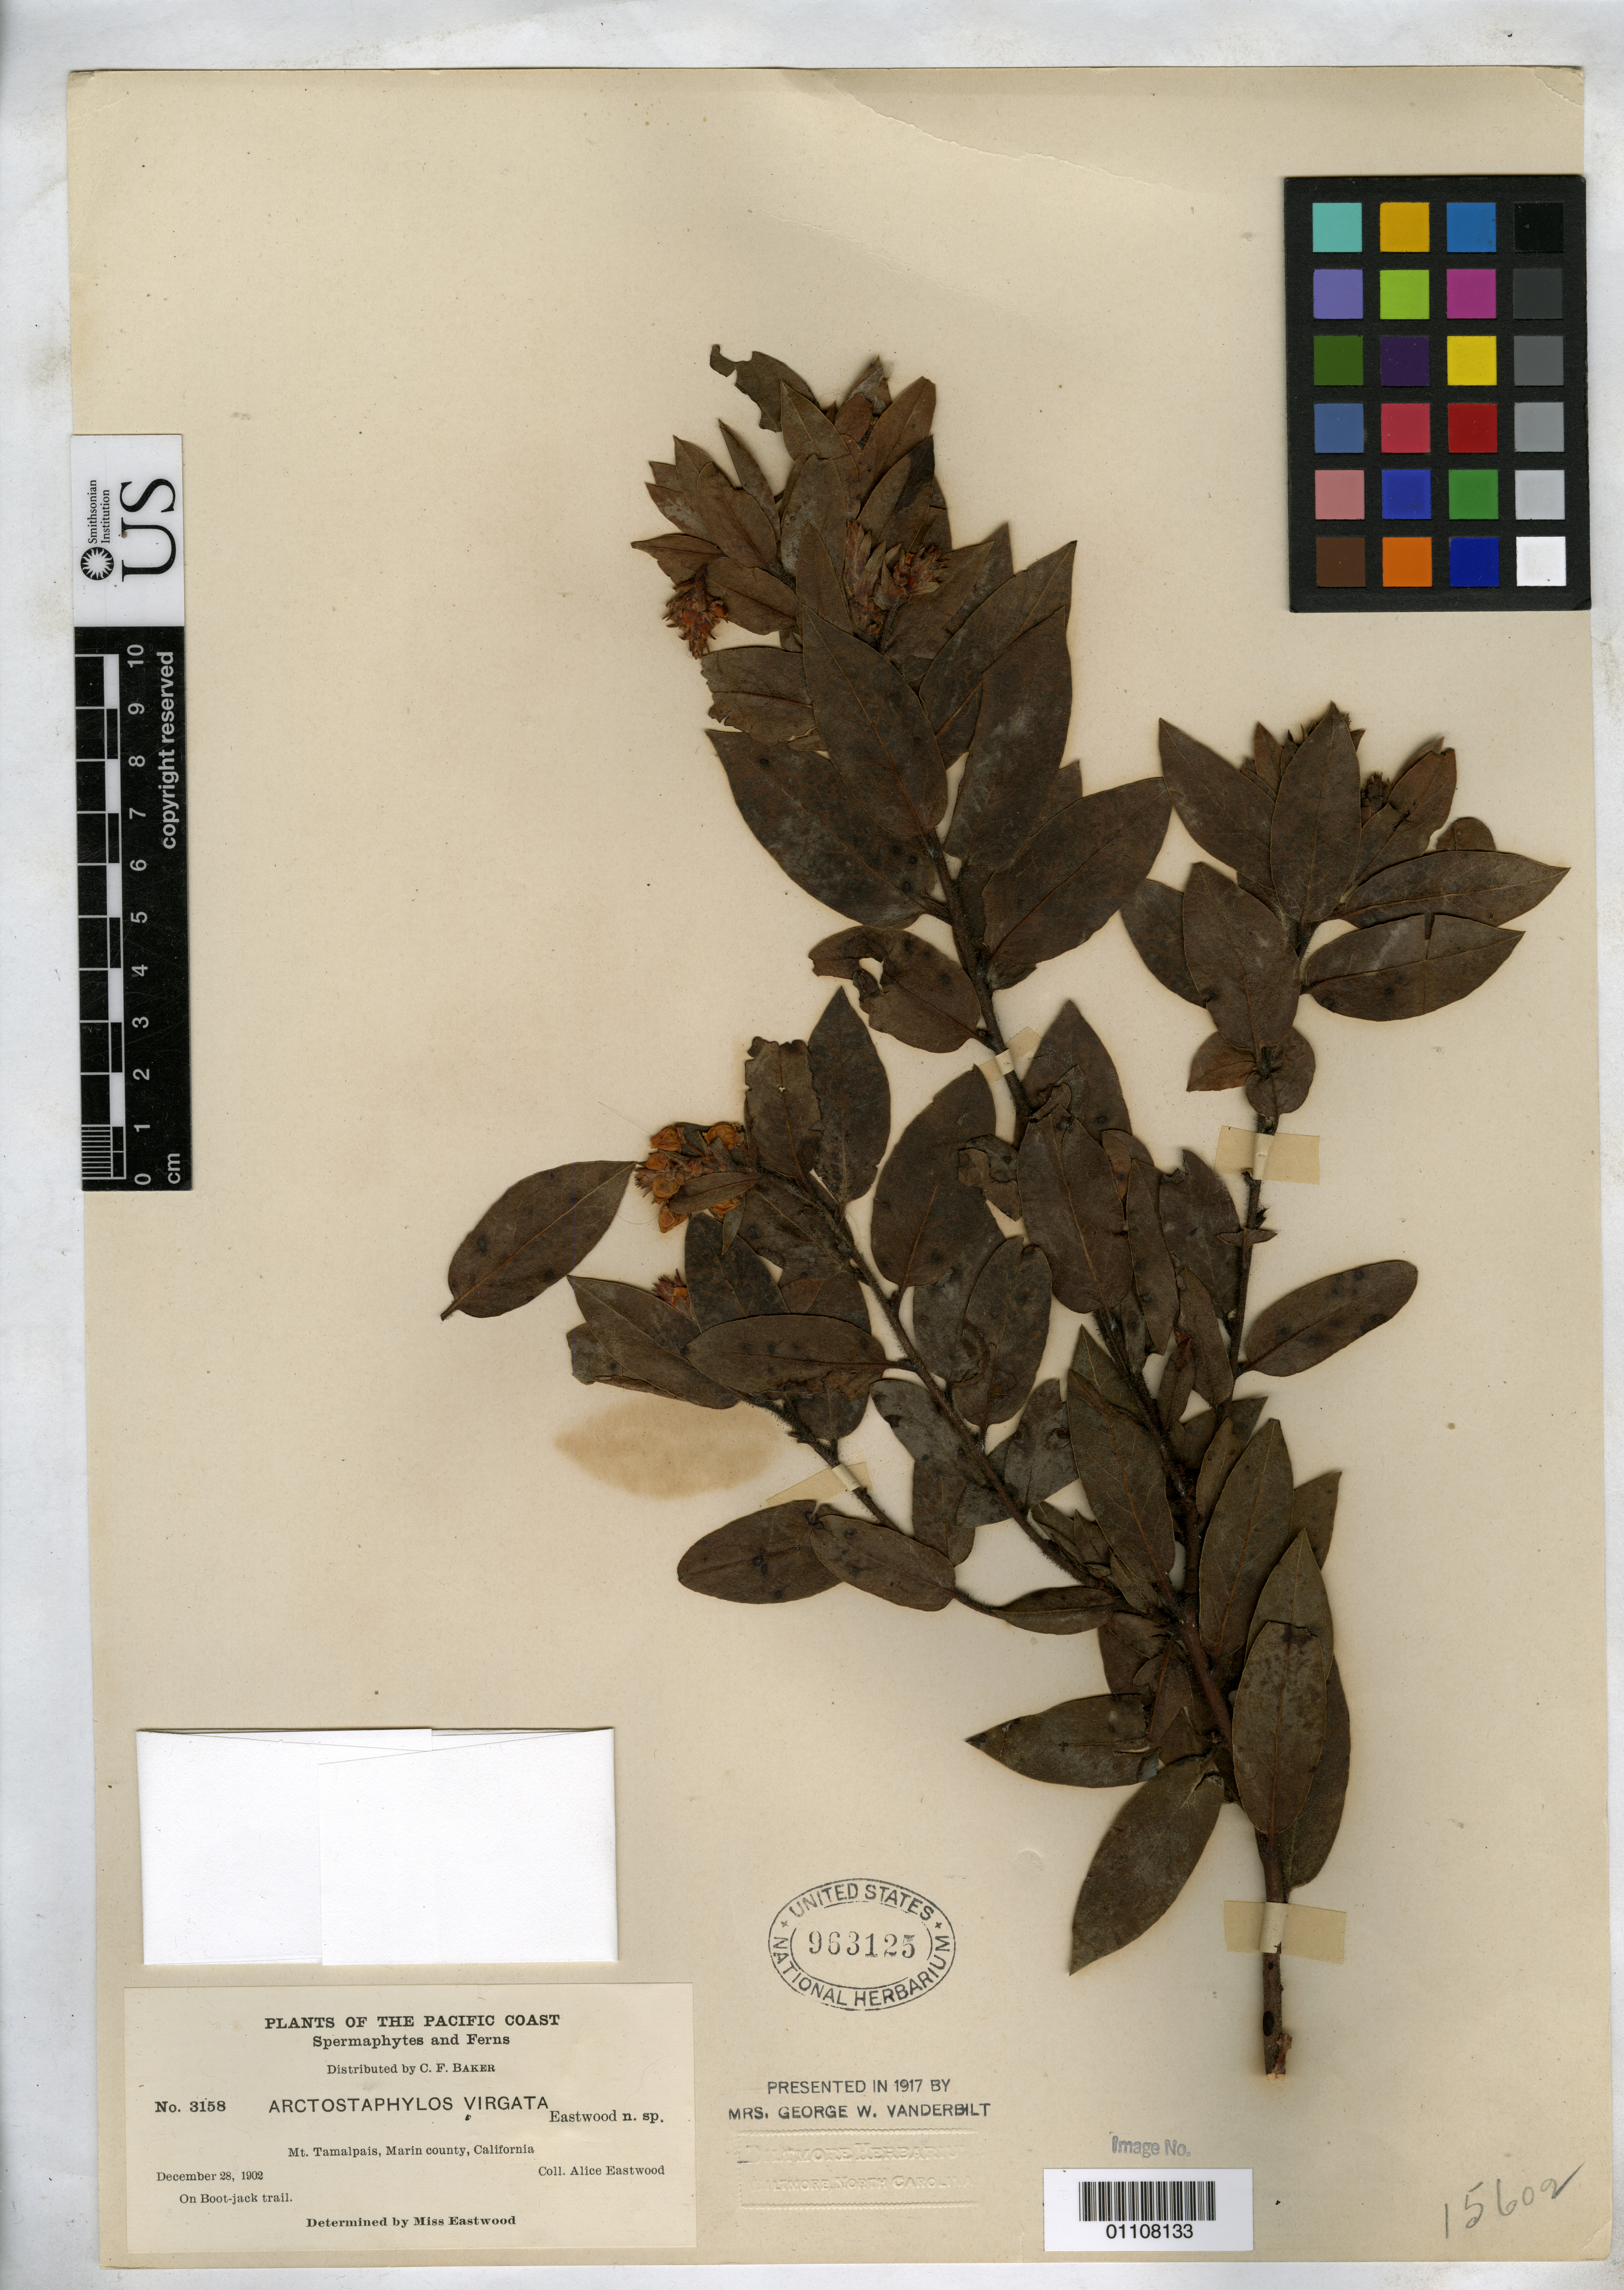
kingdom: Plantae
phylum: Tracheophyta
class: Magnoliopsida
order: Ericales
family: Ericaceae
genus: Arctostaphylos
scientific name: Arctostaphylos virgata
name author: Eastw.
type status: Syntype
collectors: A. Eastwood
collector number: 3158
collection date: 1902-12-28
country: United States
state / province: California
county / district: Marin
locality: Mt. Tamalpais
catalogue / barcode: US 963125